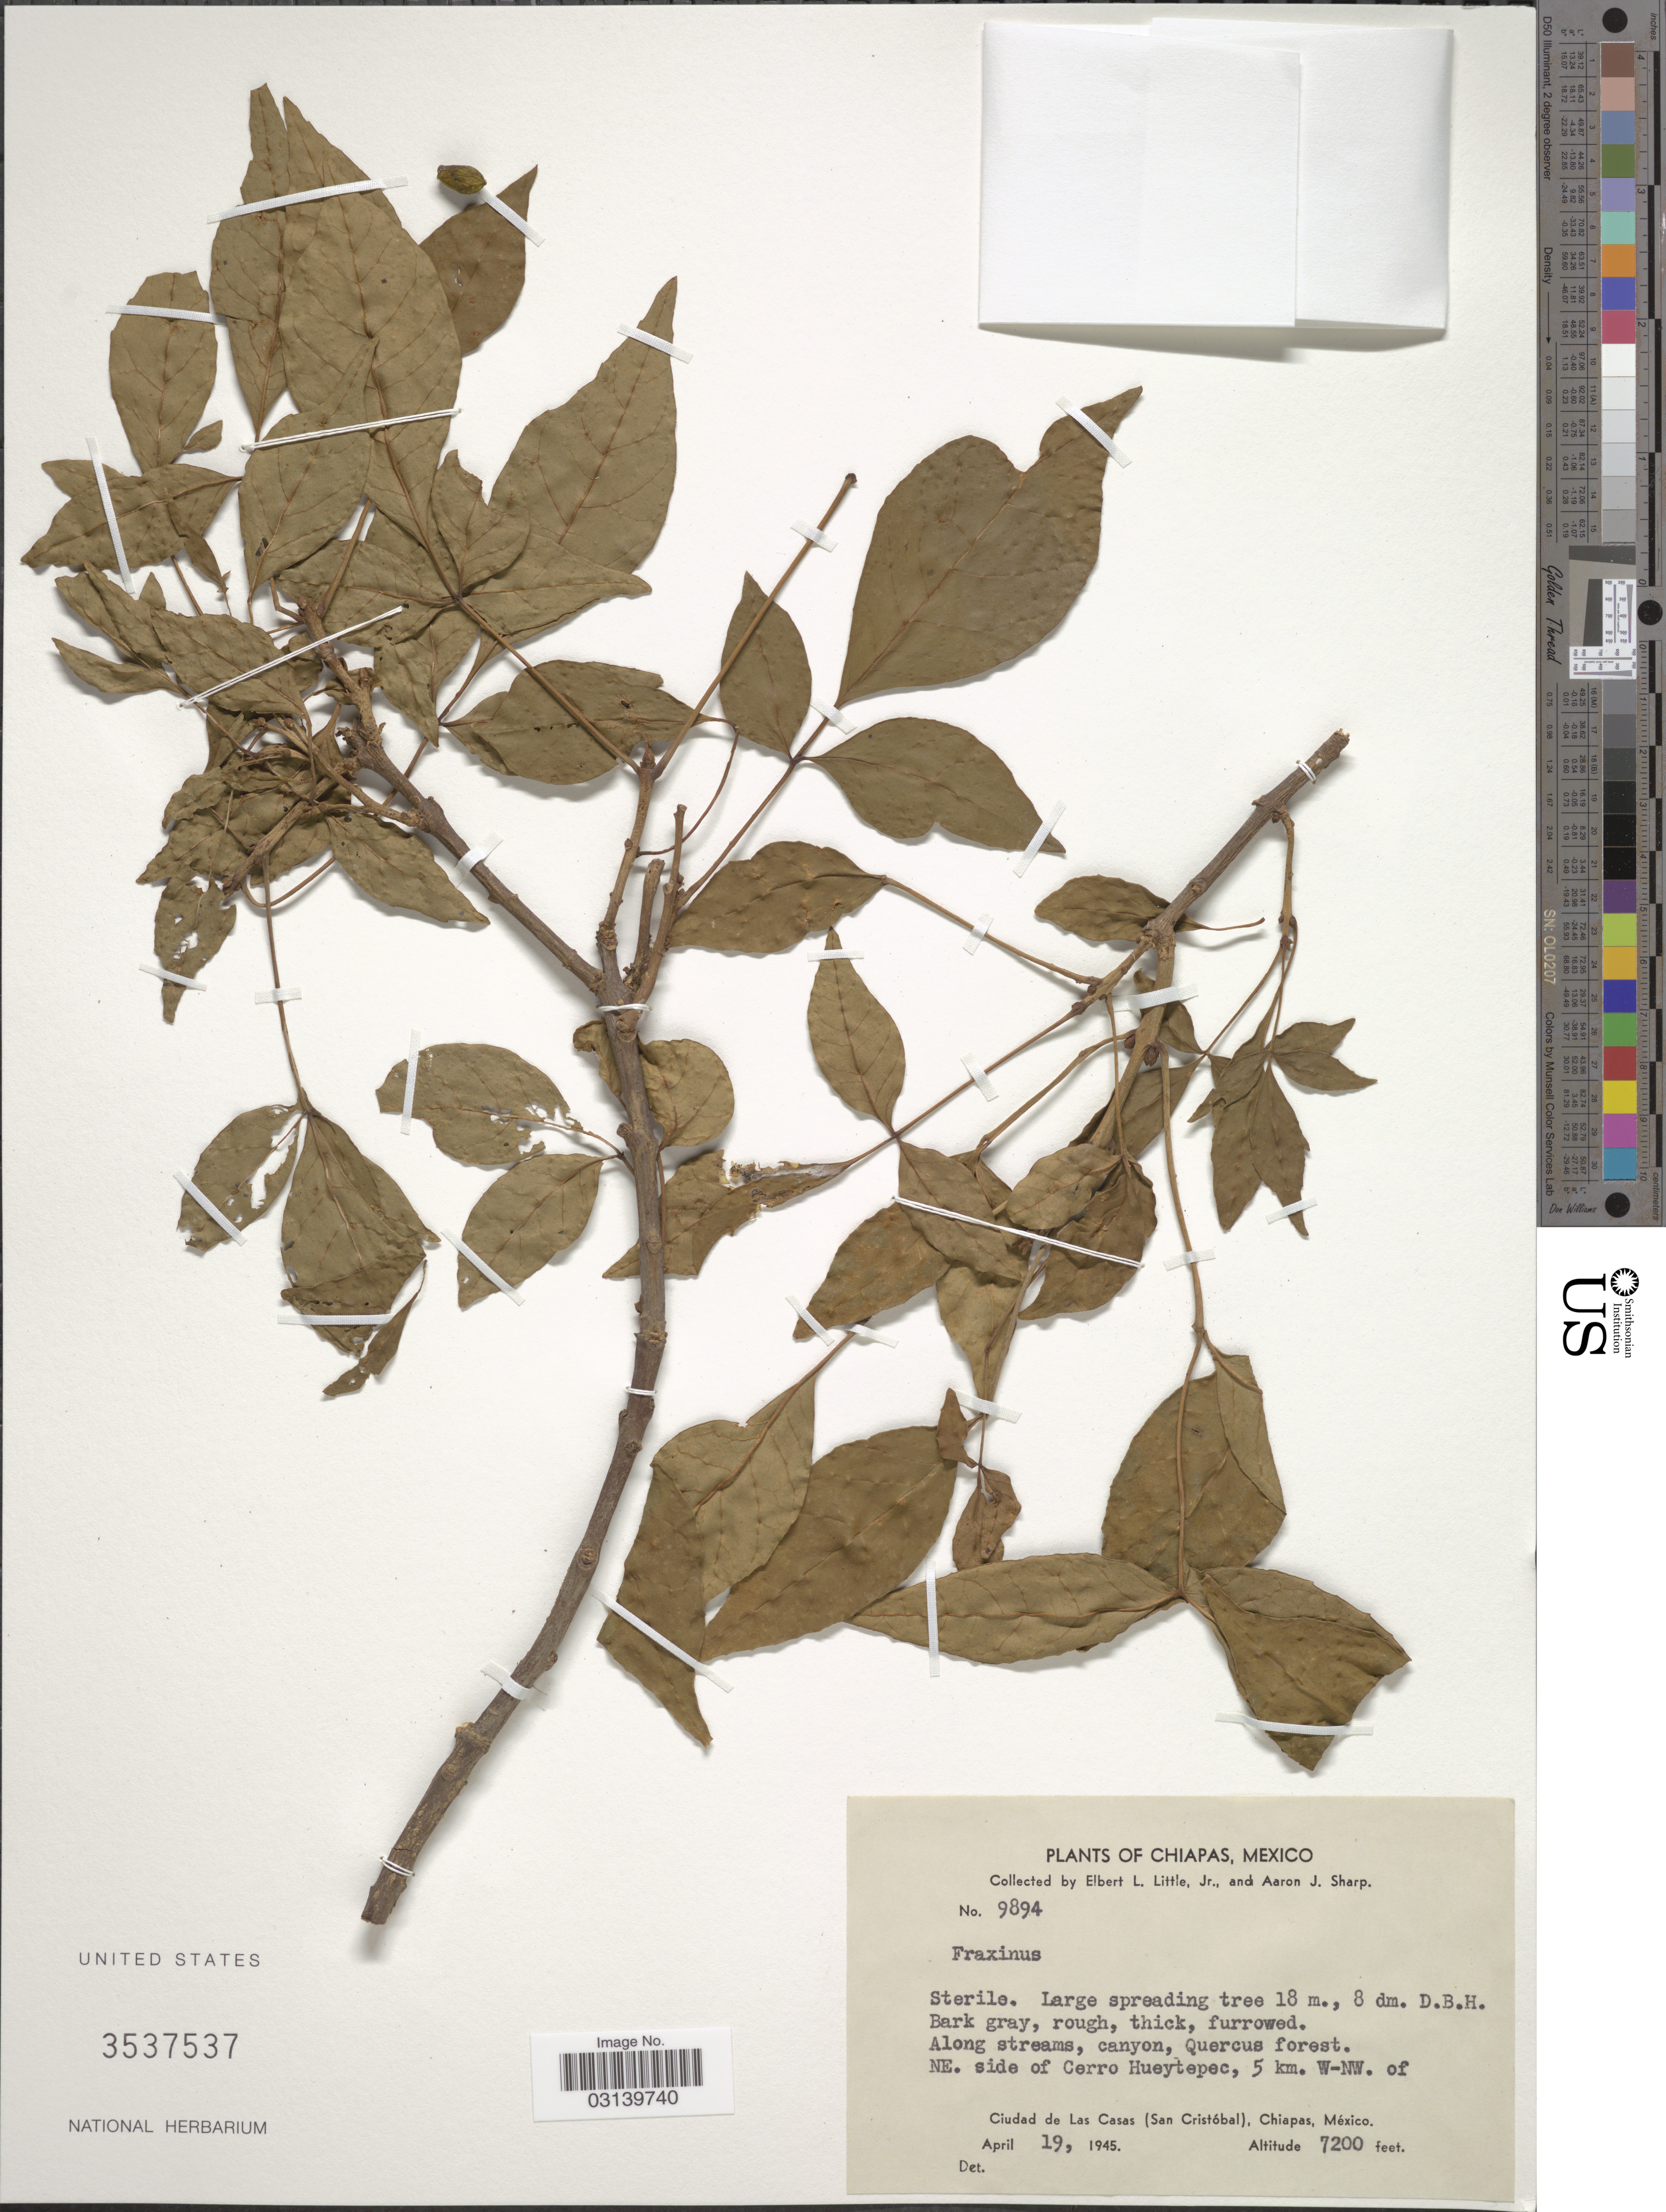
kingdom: Plantae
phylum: Tracheophyta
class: Magnoliopsida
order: Lamiales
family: Oleaceae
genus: Fraxinus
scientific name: Fraxinus sp.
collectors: E. L. Little & Mrs A. J. Sharp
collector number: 9894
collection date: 1945-04-19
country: Mexico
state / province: Chiapas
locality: Along streams, canyon, Quercus forest. NE. side of Cerro Hueytepec, 5 km. W-NW. of Ciudad de Las Casas (San Cristóbal).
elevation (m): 2195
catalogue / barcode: US 3537537